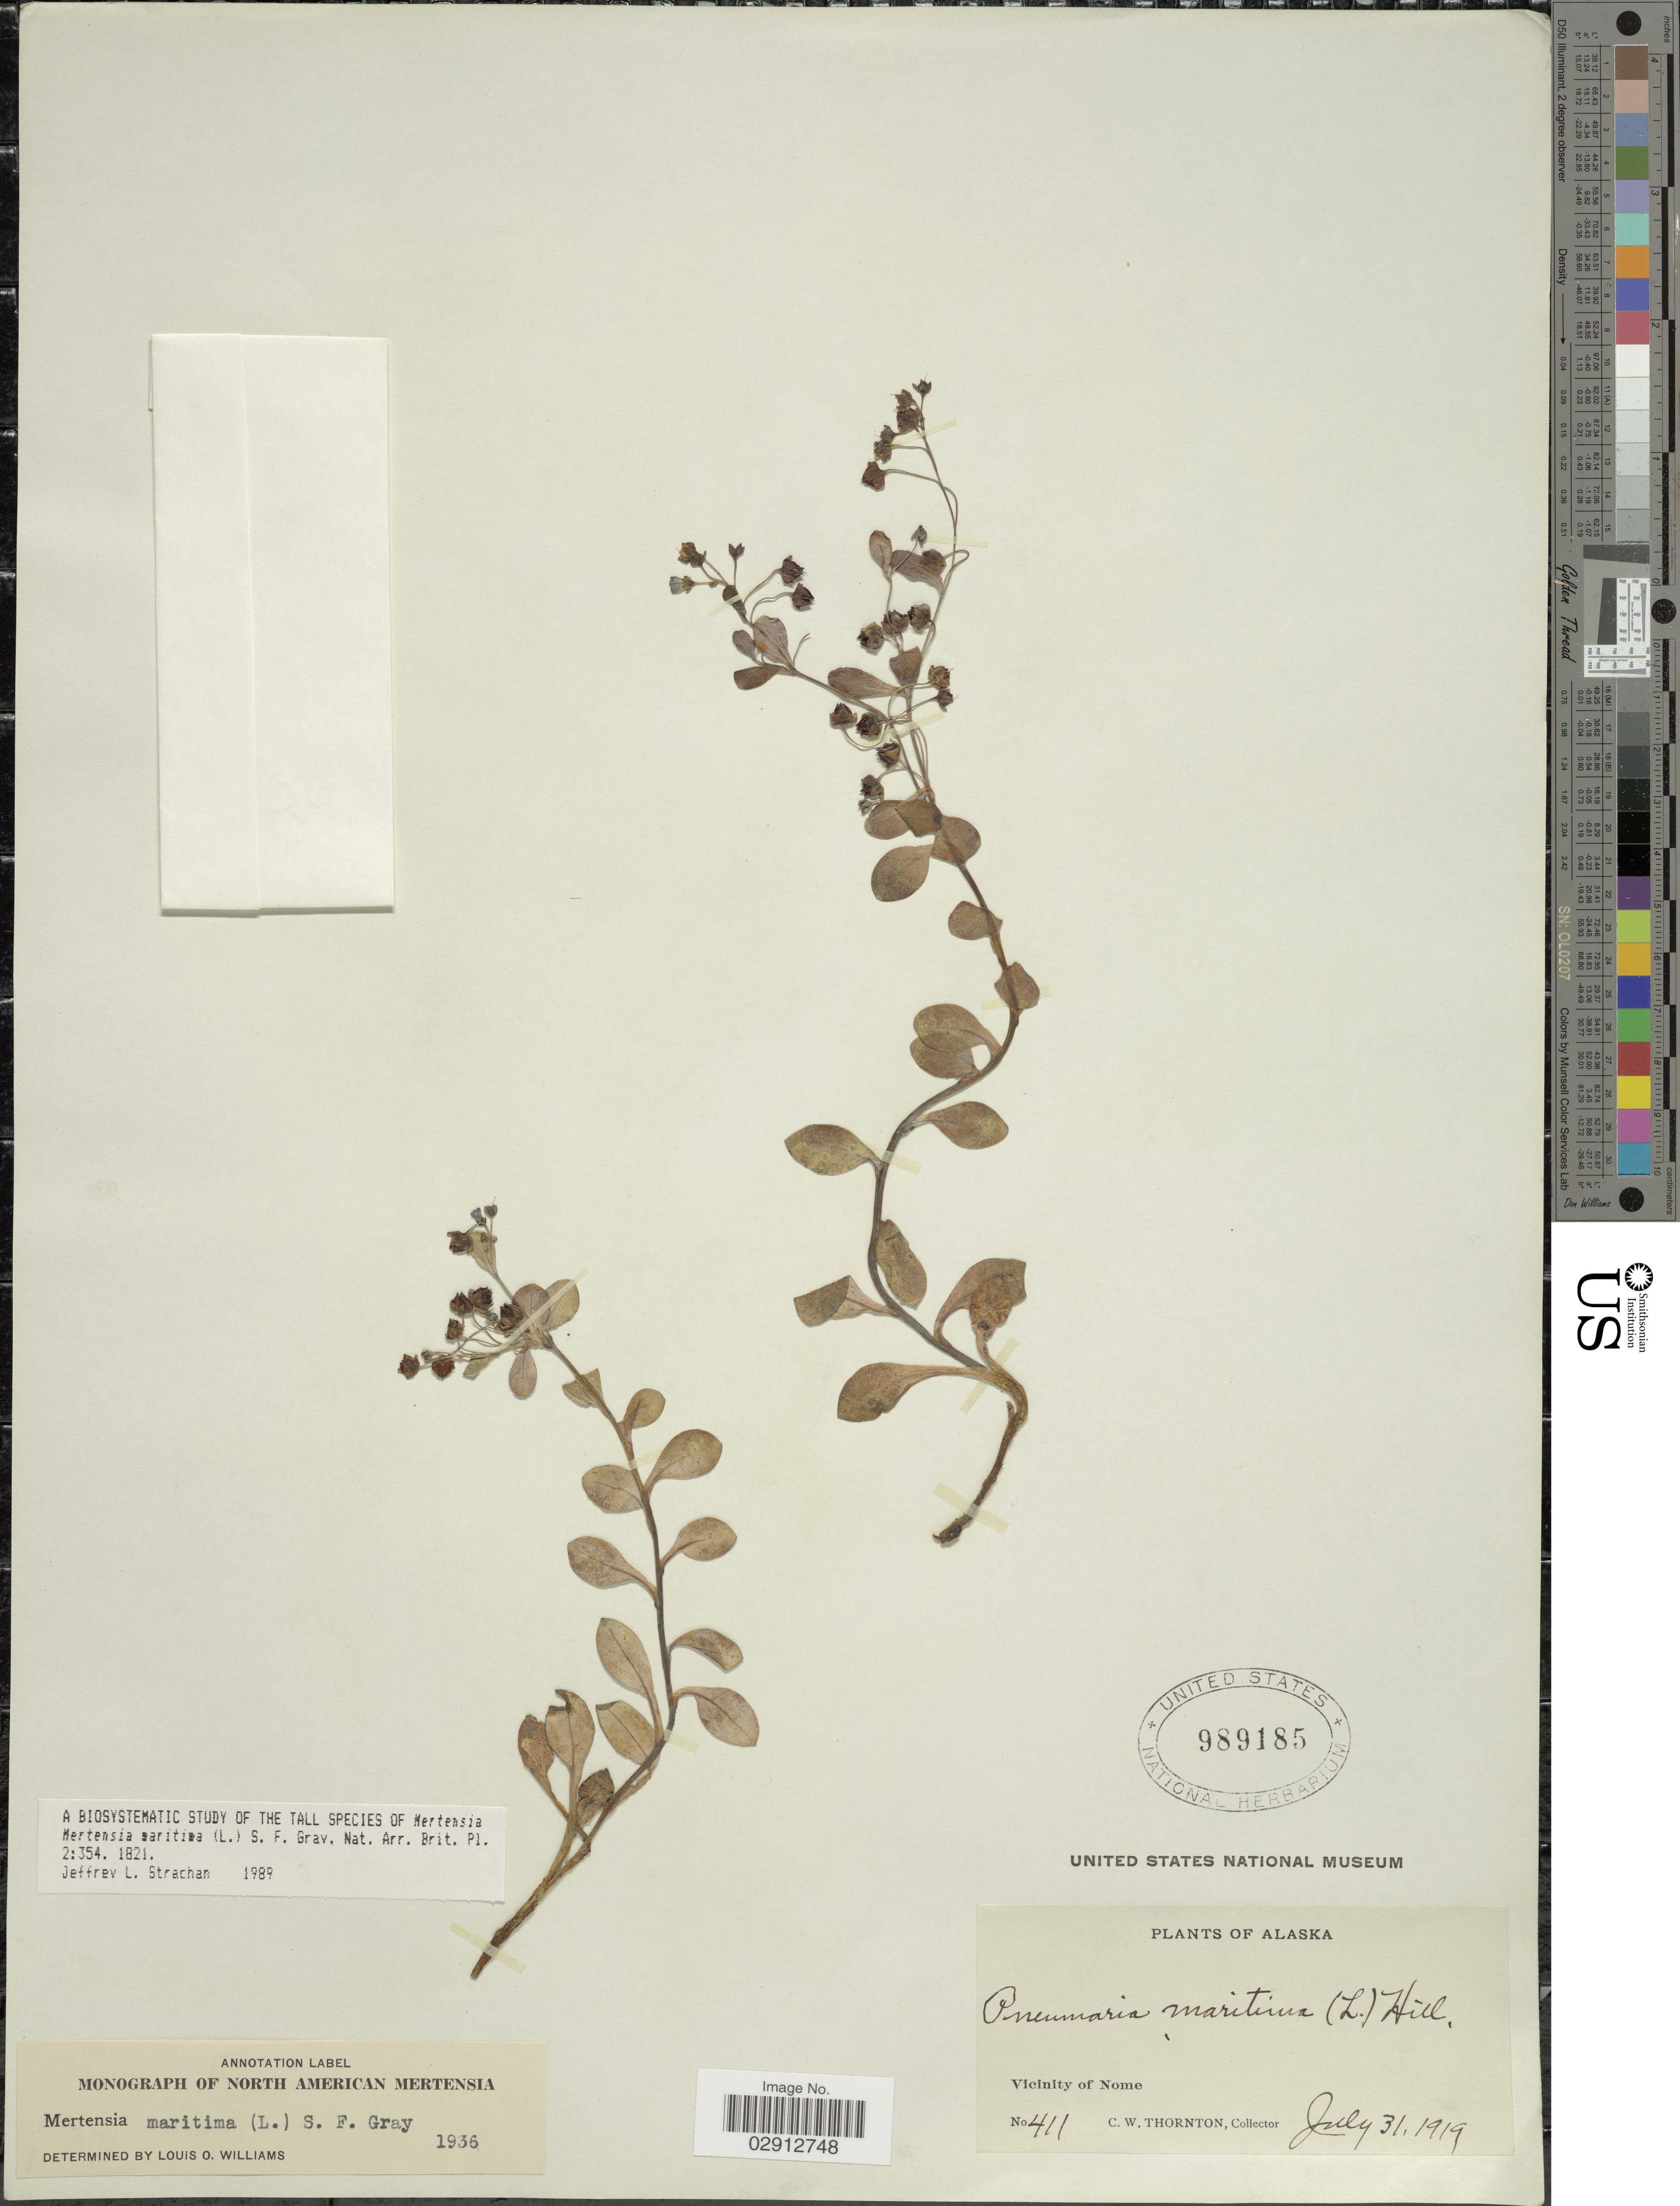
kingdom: Plantae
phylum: Tracheophyta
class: Magnoliopsida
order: Boraginales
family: Boraginaceae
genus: Mertensia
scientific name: Mertensia maritima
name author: (L.) S.F. Gray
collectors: C. Thornton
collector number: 411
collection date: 1919-07-31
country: United States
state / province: Alaska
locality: Vicinity of Nome.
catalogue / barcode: US 989185